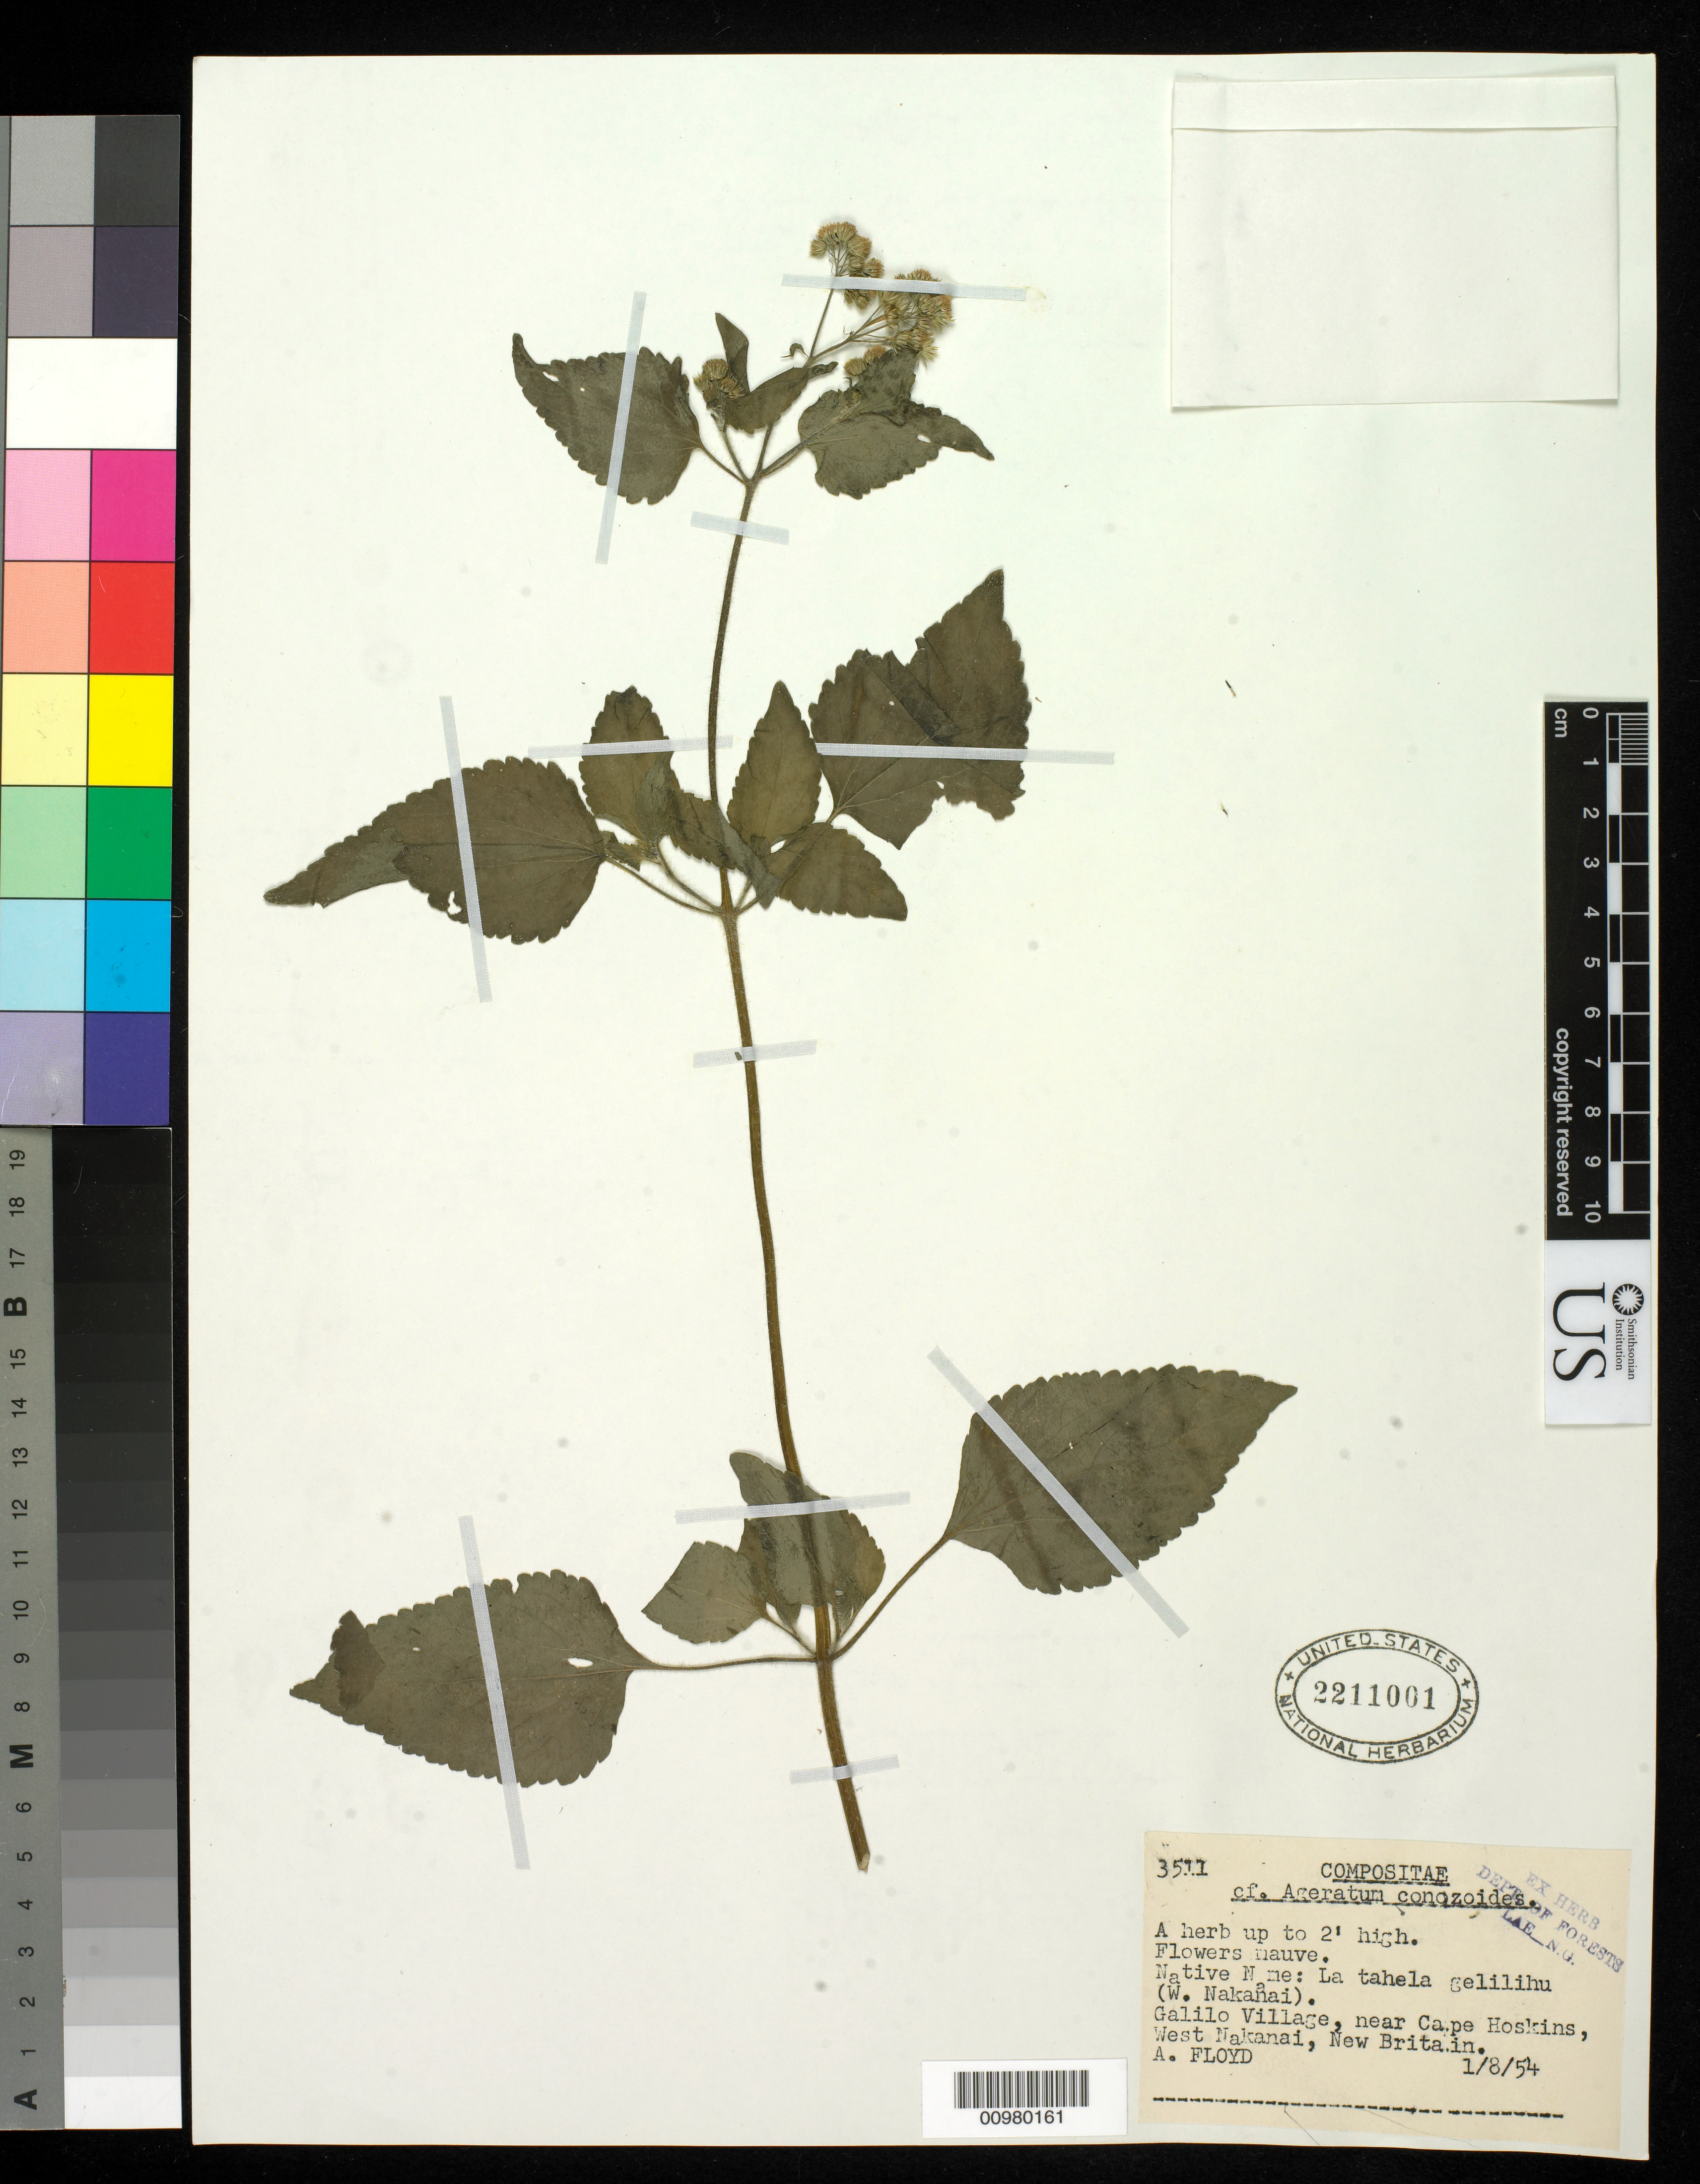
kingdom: Plantae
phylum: Tracheophyta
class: Magnoliopsida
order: Asterales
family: Asteraceae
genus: Ageratum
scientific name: Ageratum conyzoides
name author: L.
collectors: A. G. Floyd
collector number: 3511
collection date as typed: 08 Jan 1954 or 01 Aug 1954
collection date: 1954-01-08 or 1954-08-01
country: Papua New Guinea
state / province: West New Britain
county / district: Hoskins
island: New Britain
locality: Galilo Village, Near Cape Hoskins, West Nakanai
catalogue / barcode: US 2211001